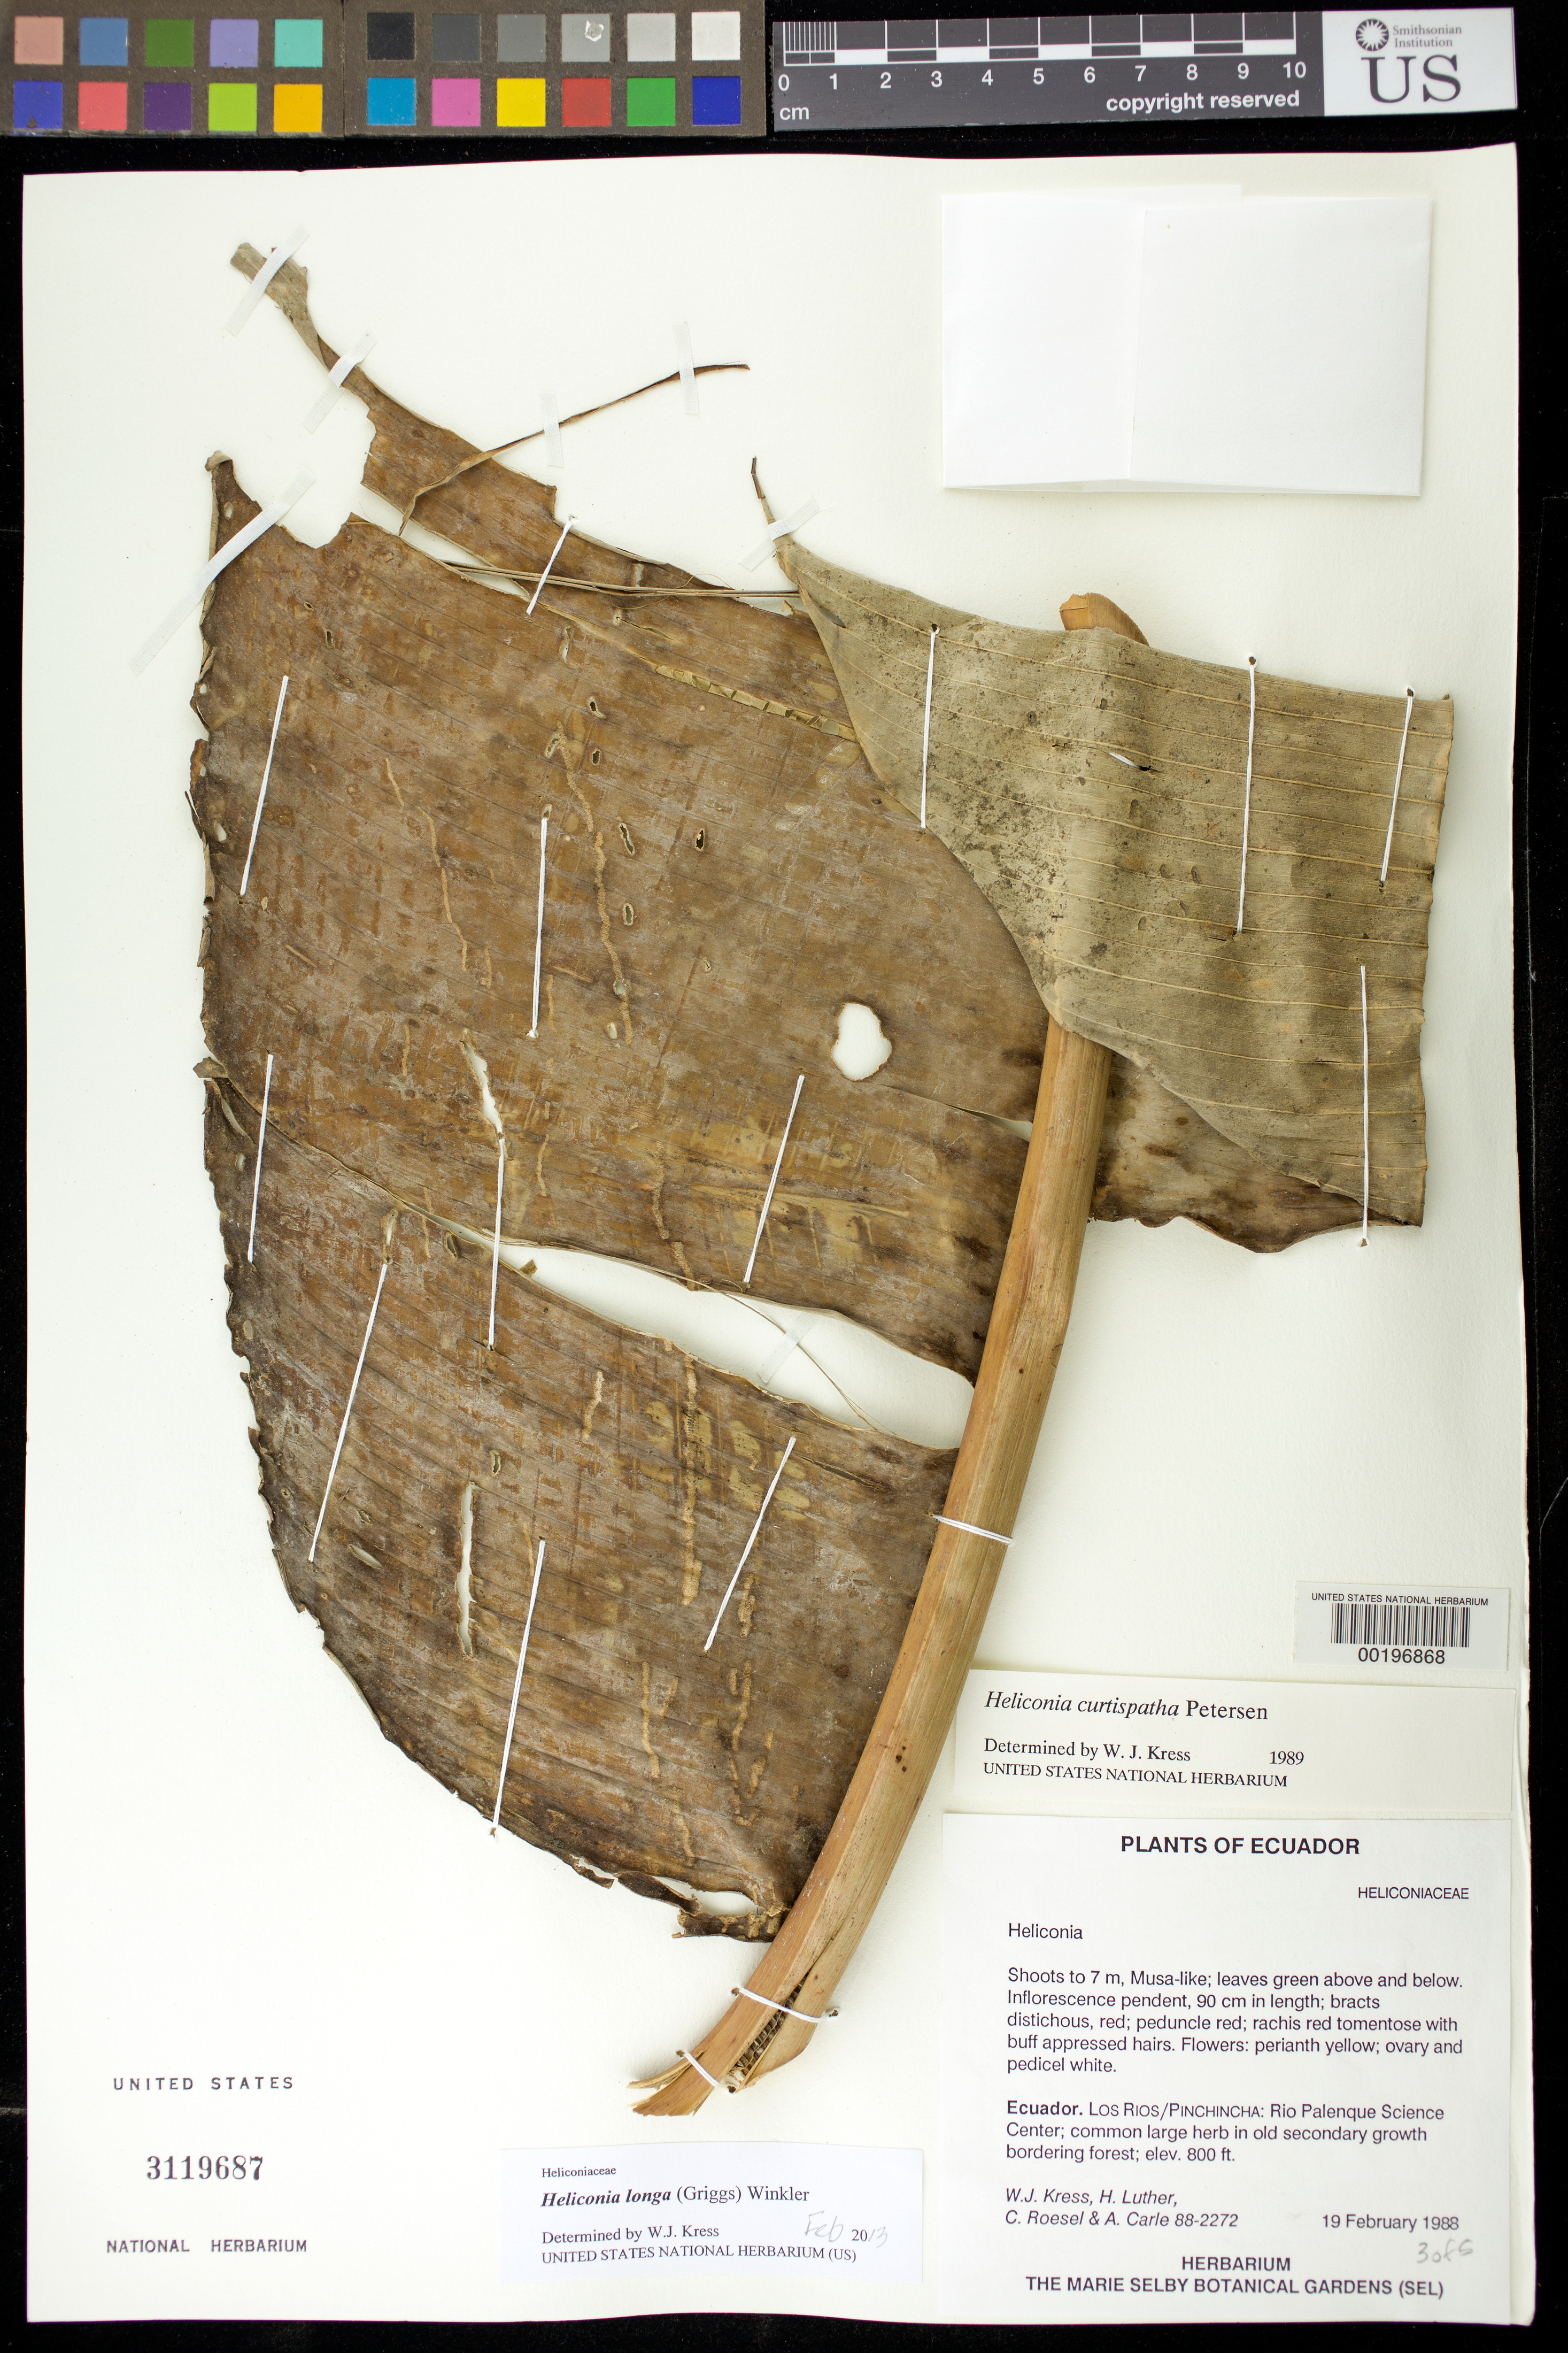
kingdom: Plantae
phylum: Tracheophyta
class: Liliopsida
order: Zingiberales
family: Heliconiaceae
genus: Heliconia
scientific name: Heliconia longa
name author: (R.F. Griggs) H.J.P. Winkl.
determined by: Kress, W. J., (US), Smithsonian Institution - National Museum of Natural History (UNITED STATES)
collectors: W. J. Kress, Harry E. Luther, C. S. Roesel & A. Carle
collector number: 88-2272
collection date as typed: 19 Feb 1988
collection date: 1988-02-19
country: Ecuador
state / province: Los Ríos / Pichincha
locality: Rio palenque science center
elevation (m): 244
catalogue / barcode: US 3119687